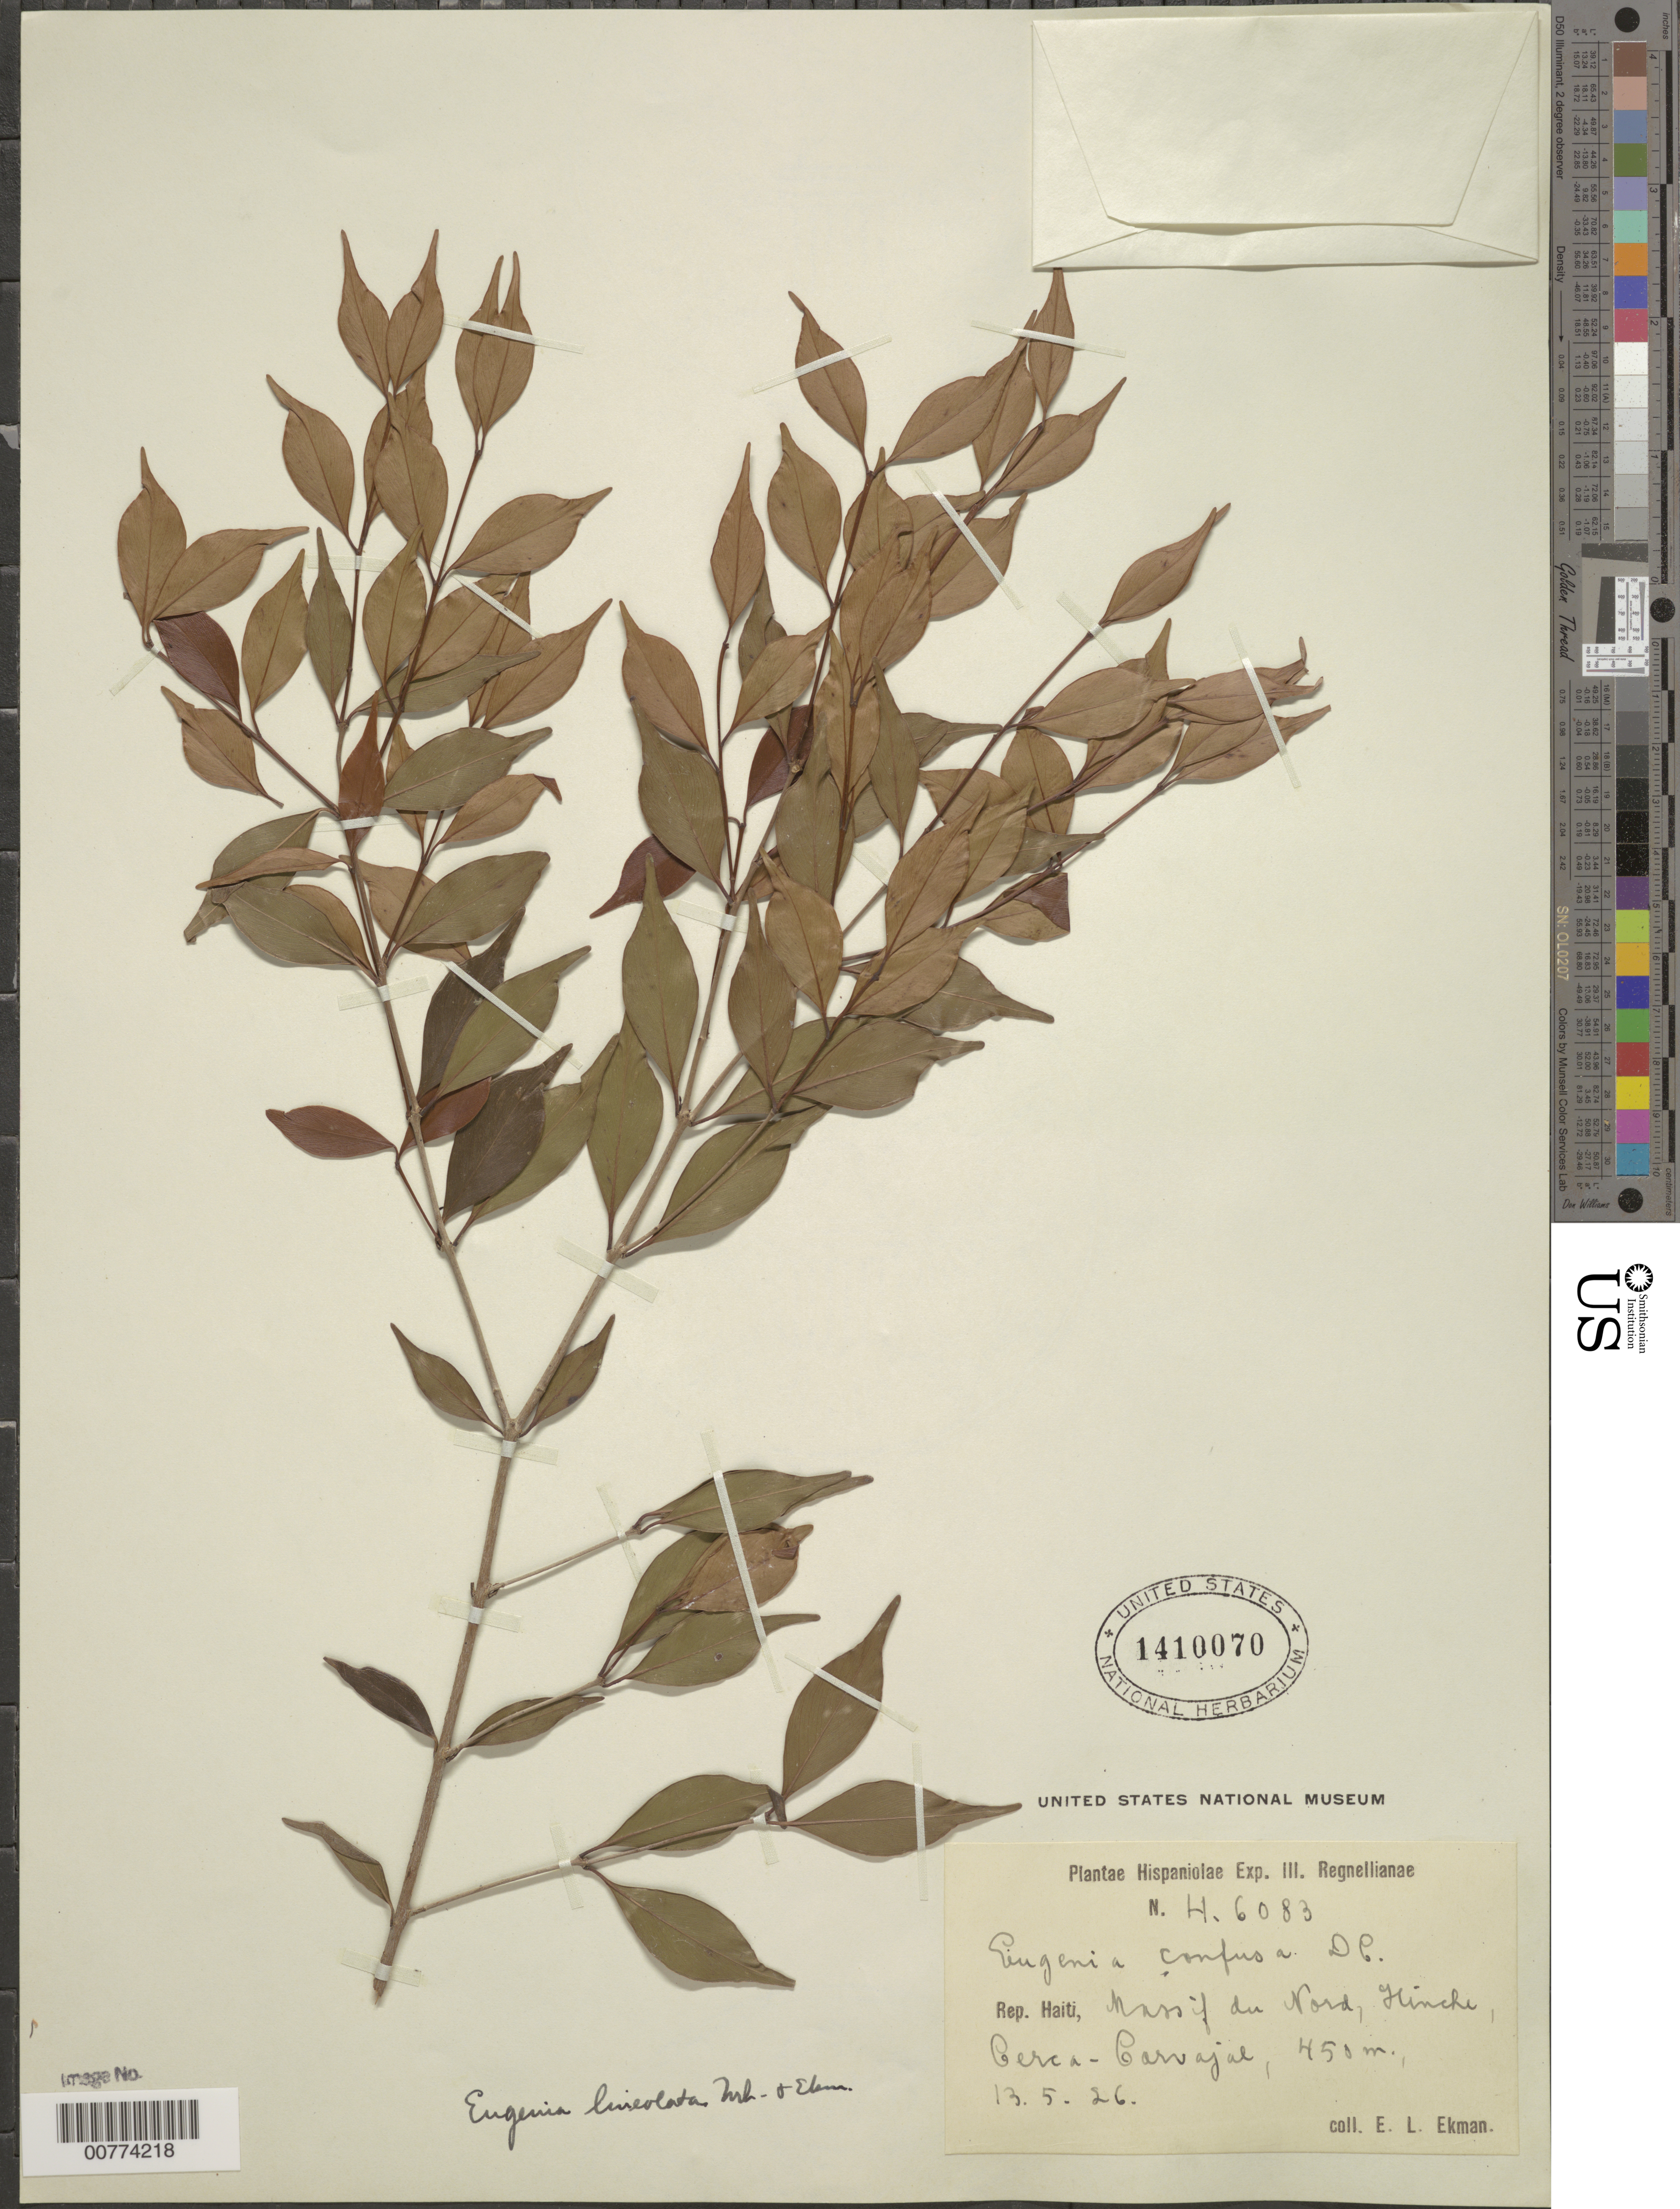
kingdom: Plantae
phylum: Tracheophyta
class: Magnoliopsida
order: Myrtales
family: Myrtaceae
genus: Eugenia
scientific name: Eugenia lineolata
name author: Urb. & Ekman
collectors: E. L. Ekman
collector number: H 6083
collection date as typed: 13 May 1926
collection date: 1926-05-13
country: Haiti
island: Hispaniola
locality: Massif du Nord, Hinche, Cerca-Carvajal.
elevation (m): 450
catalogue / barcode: US 1410070